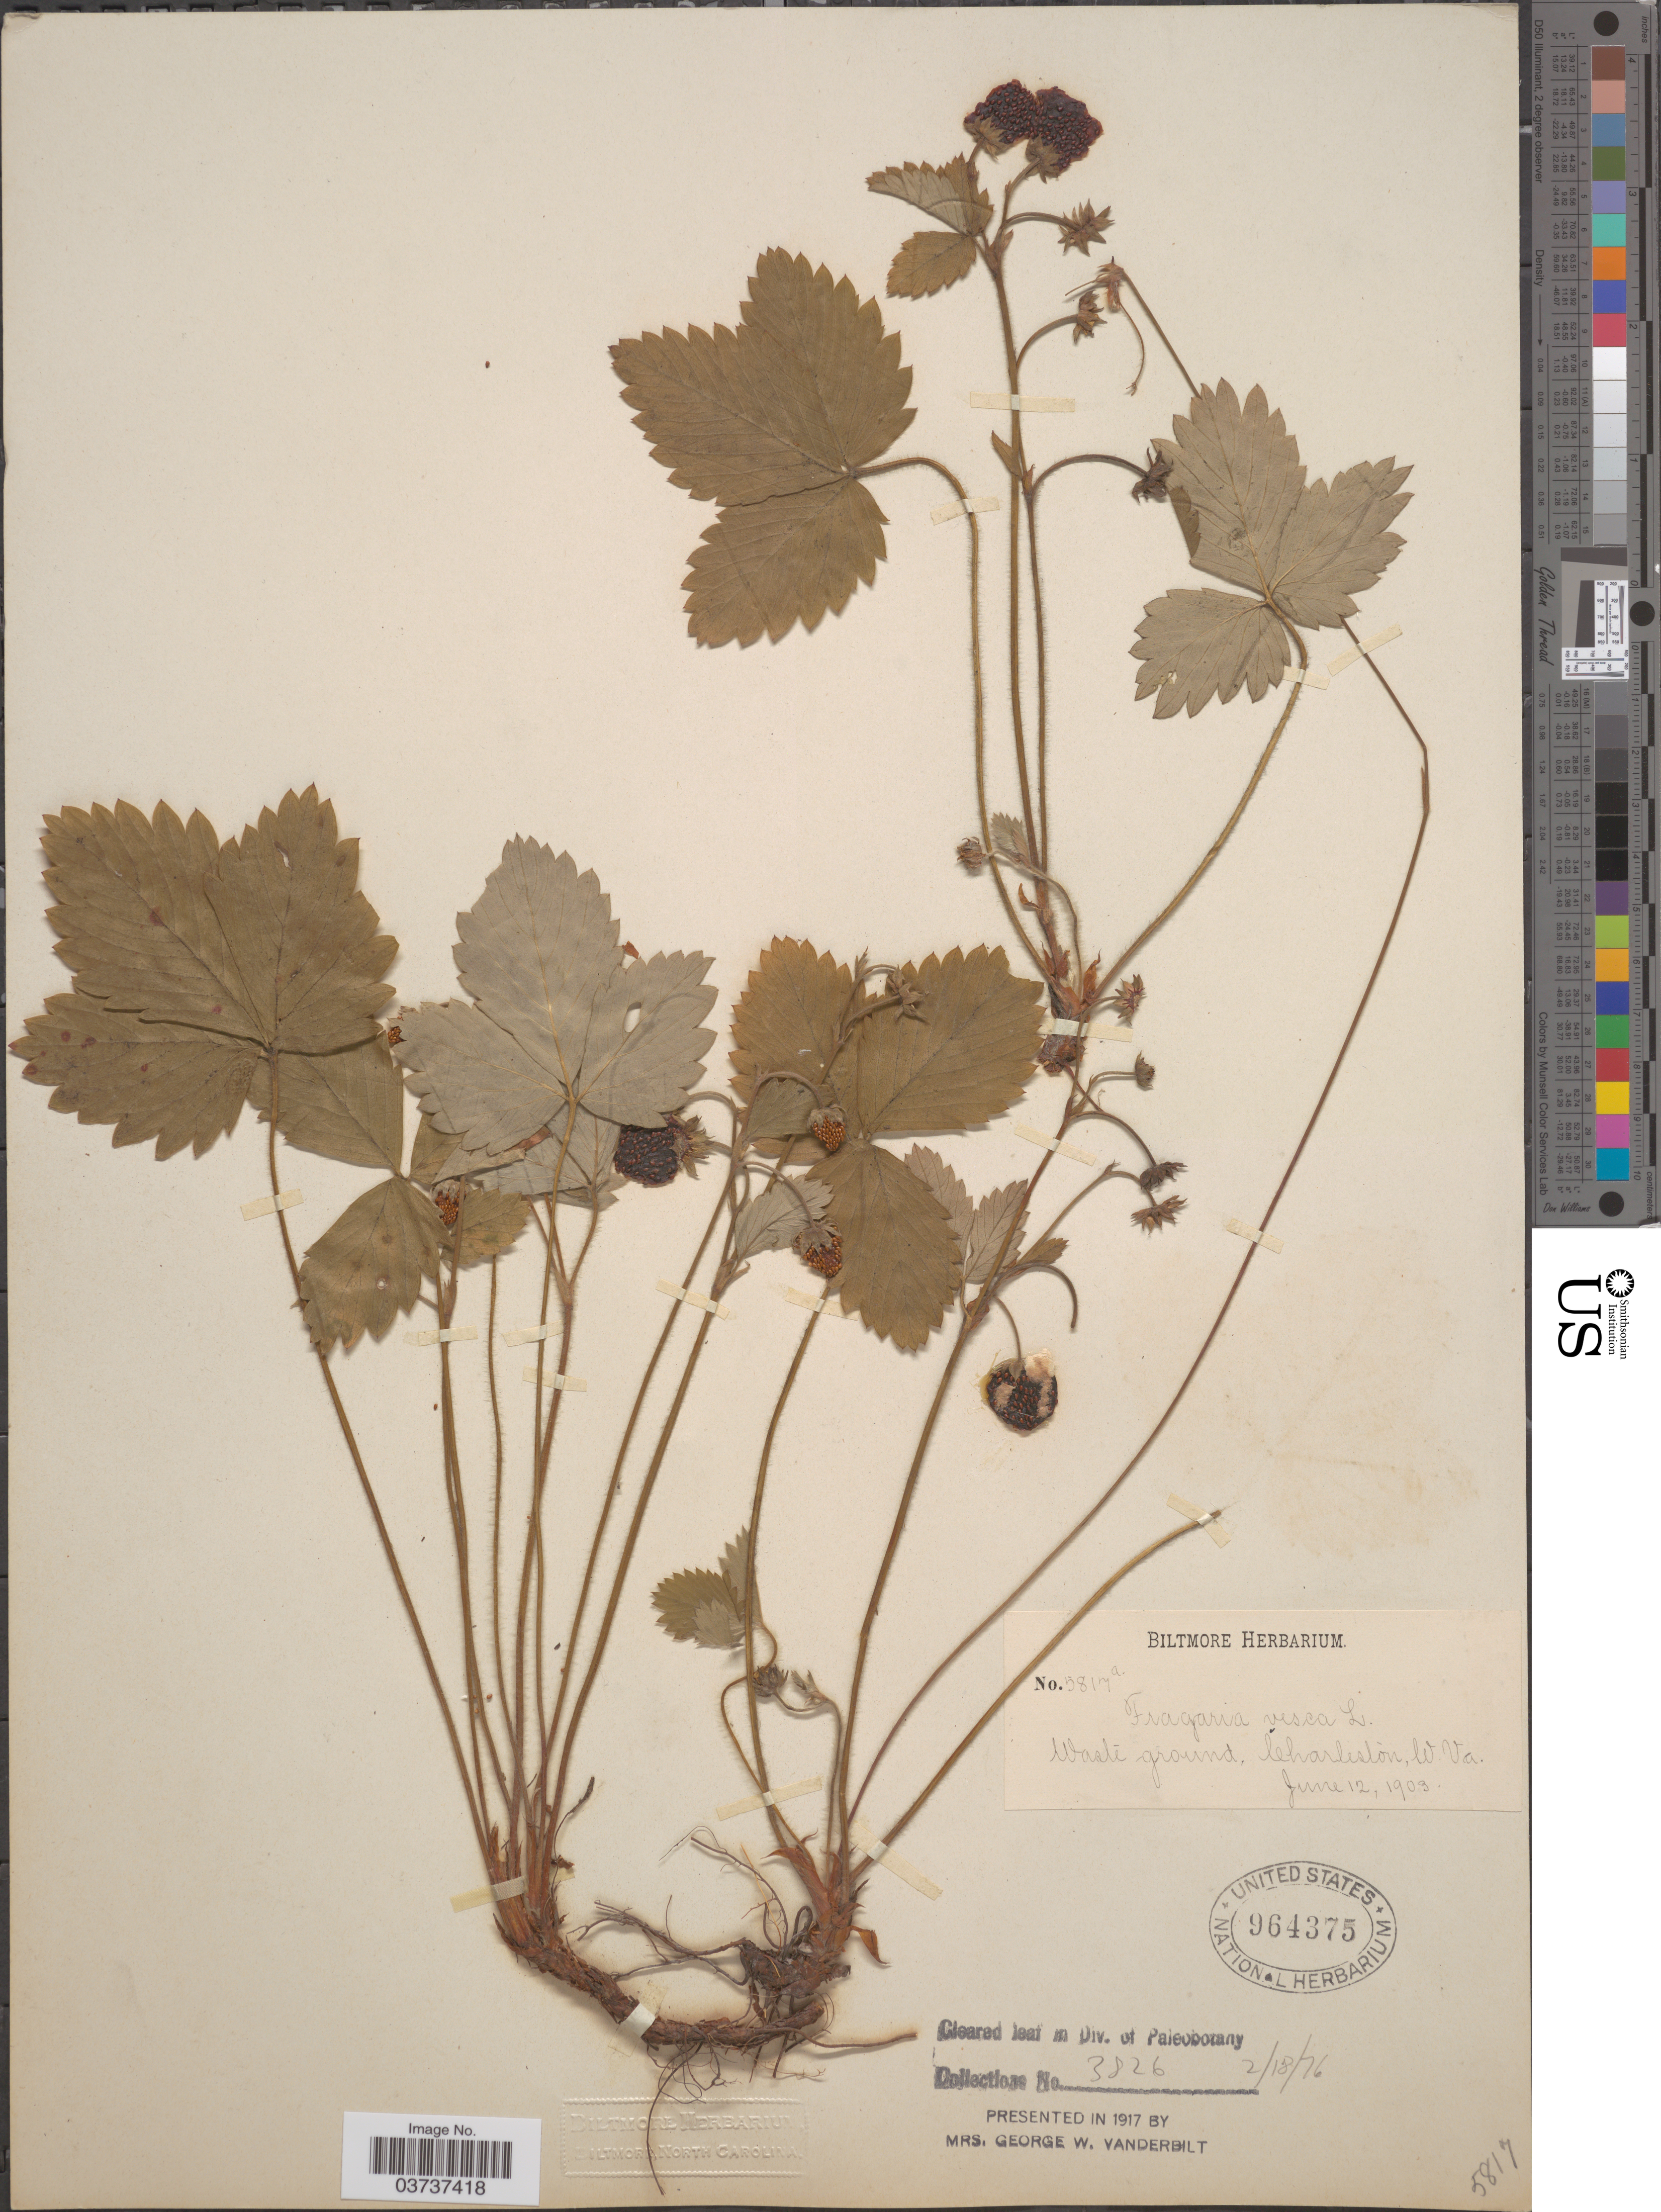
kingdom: Plantae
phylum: Tracheophyta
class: Magnoliopsida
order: Rosales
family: Rosaceae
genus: Fragaria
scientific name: Fragaria vesca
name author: L.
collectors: ex herb. Biltmore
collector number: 5817a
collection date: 1903-06-12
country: United States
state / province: West Virginia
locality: Waste ground, Charleston.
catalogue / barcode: US 964375